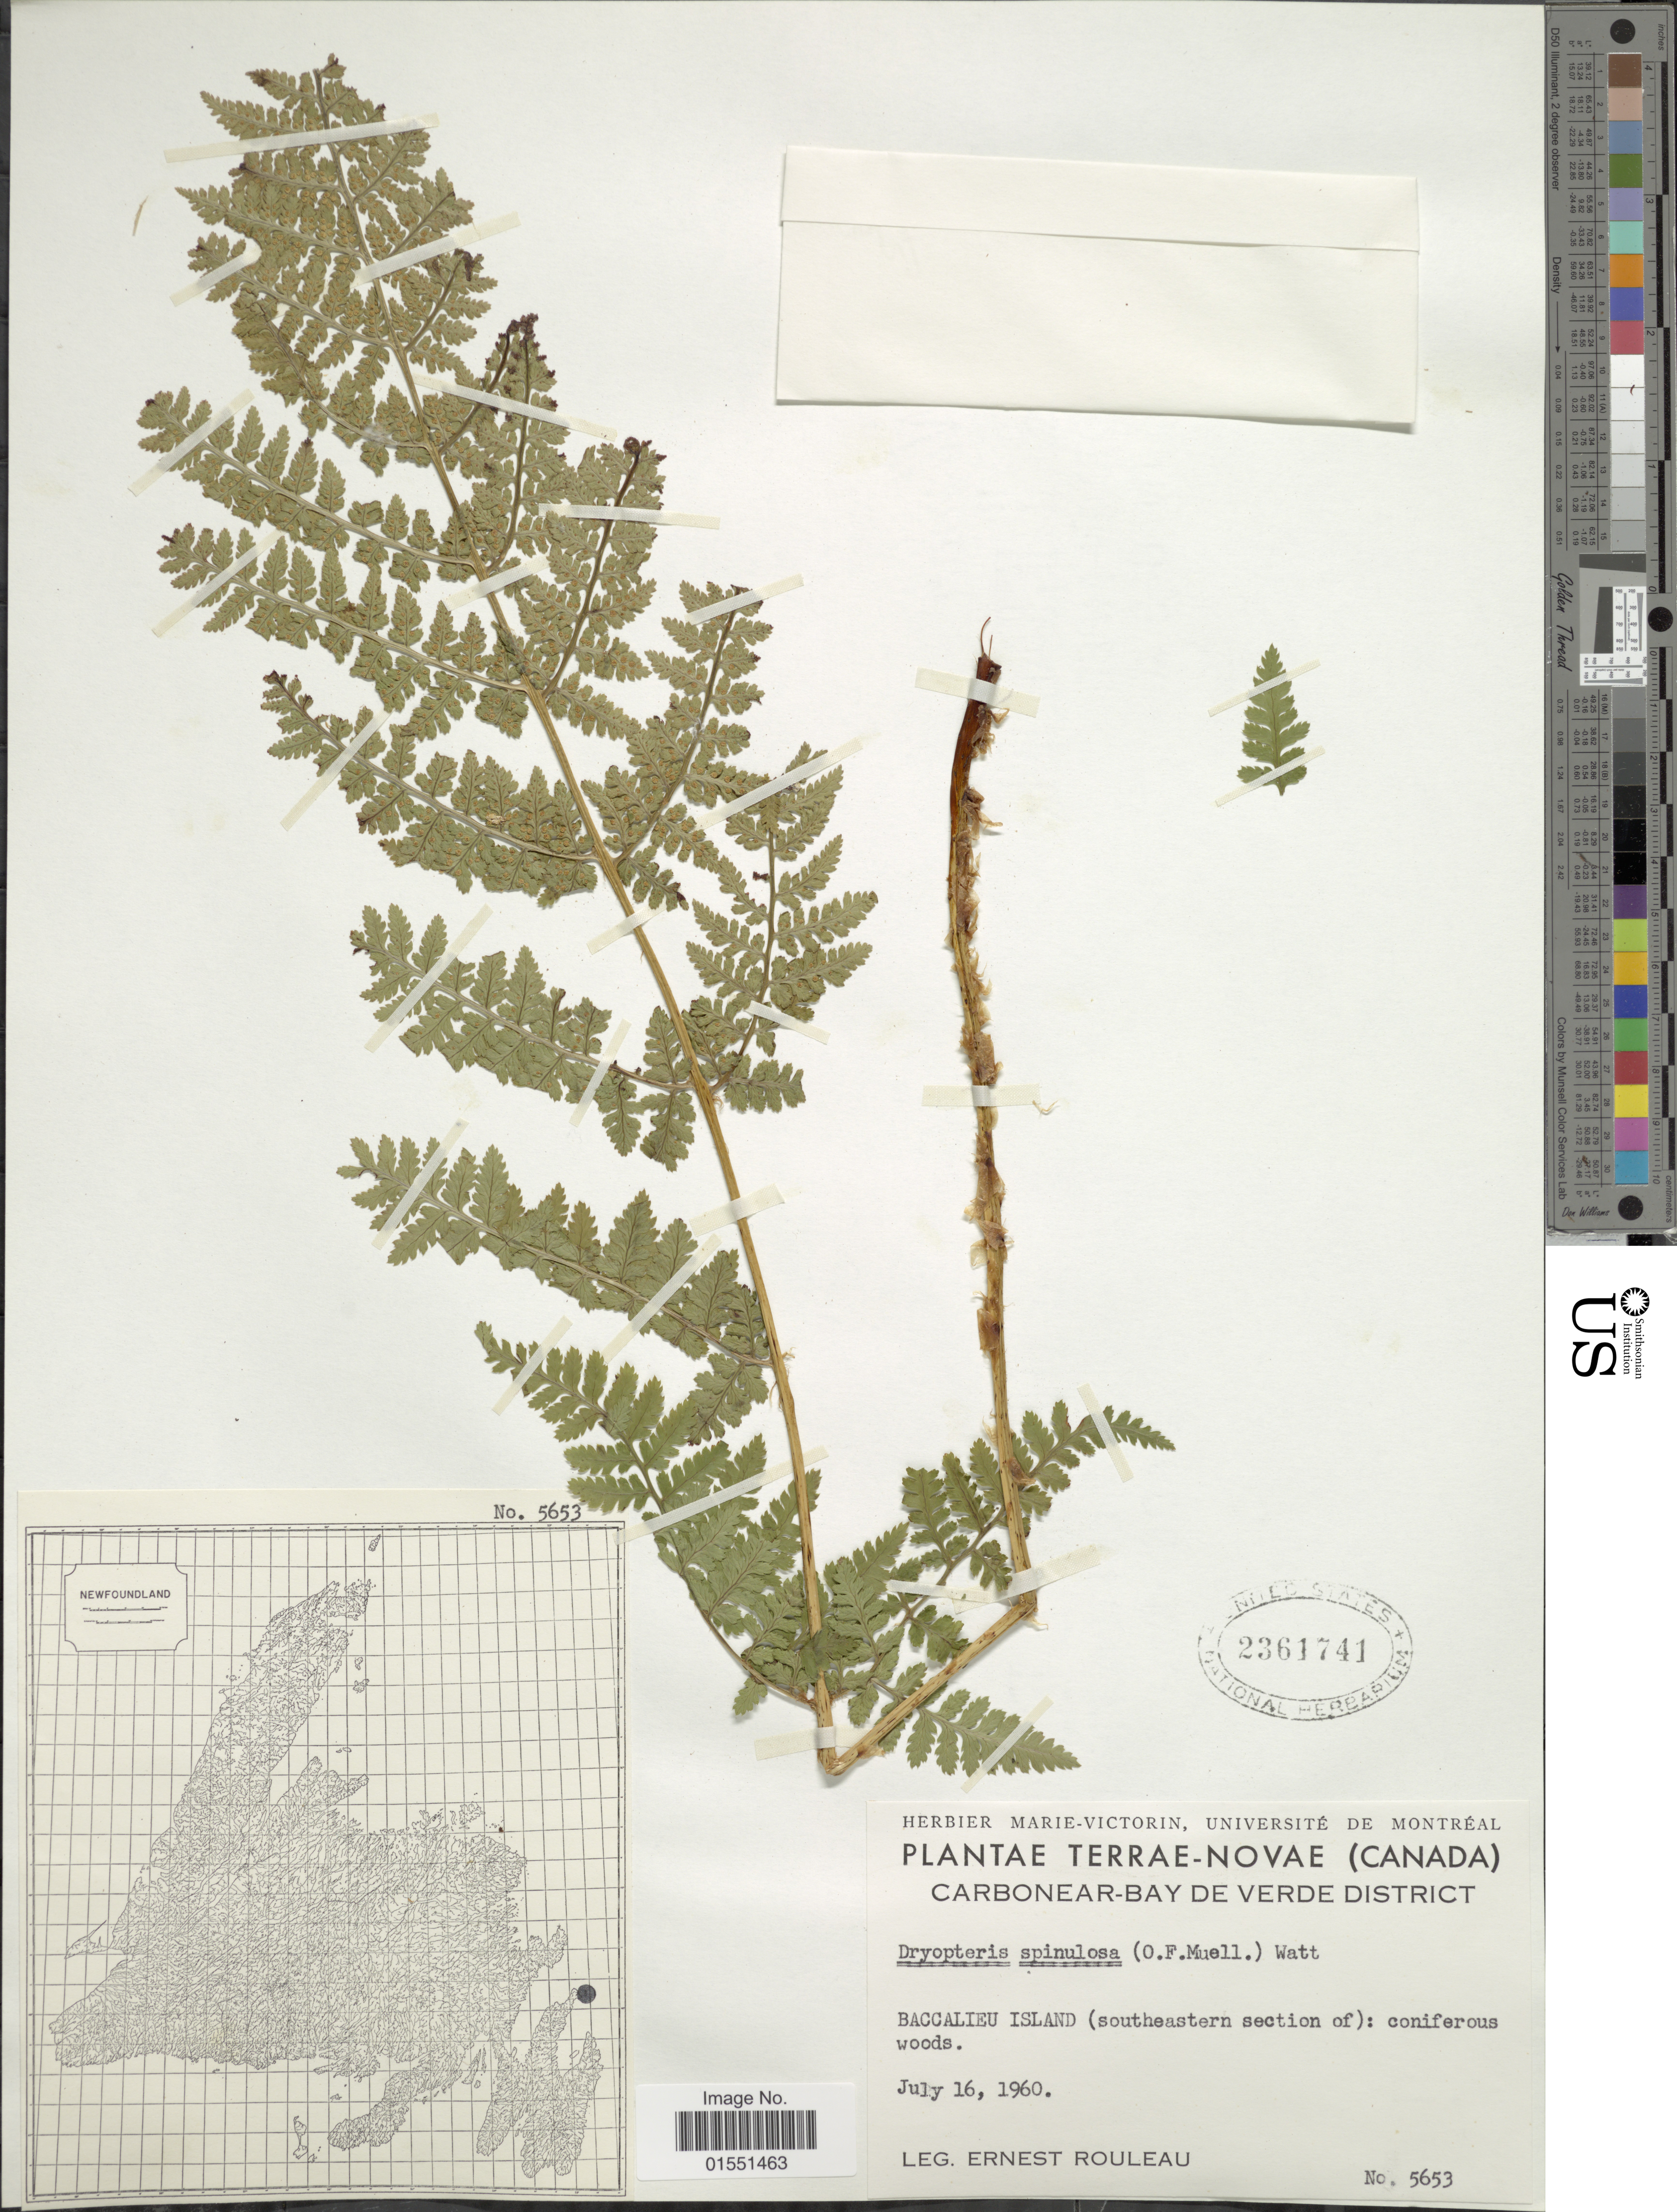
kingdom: Plantae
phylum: Tracheophyta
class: Polypodiopsida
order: Polypodiales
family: Dryopteridaceae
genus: Dryopteris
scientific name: Dryopteris intermedia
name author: (Muhl.) A. Gray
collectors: E. Rouleau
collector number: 5653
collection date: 1960-07-16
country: Canada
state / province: Newfoundland and Labrador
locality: Terrae-Novae (Canada). Carbonear-Bay de Verde District. Baccalieu Island (southeastern section of)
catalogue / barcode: US 2361741